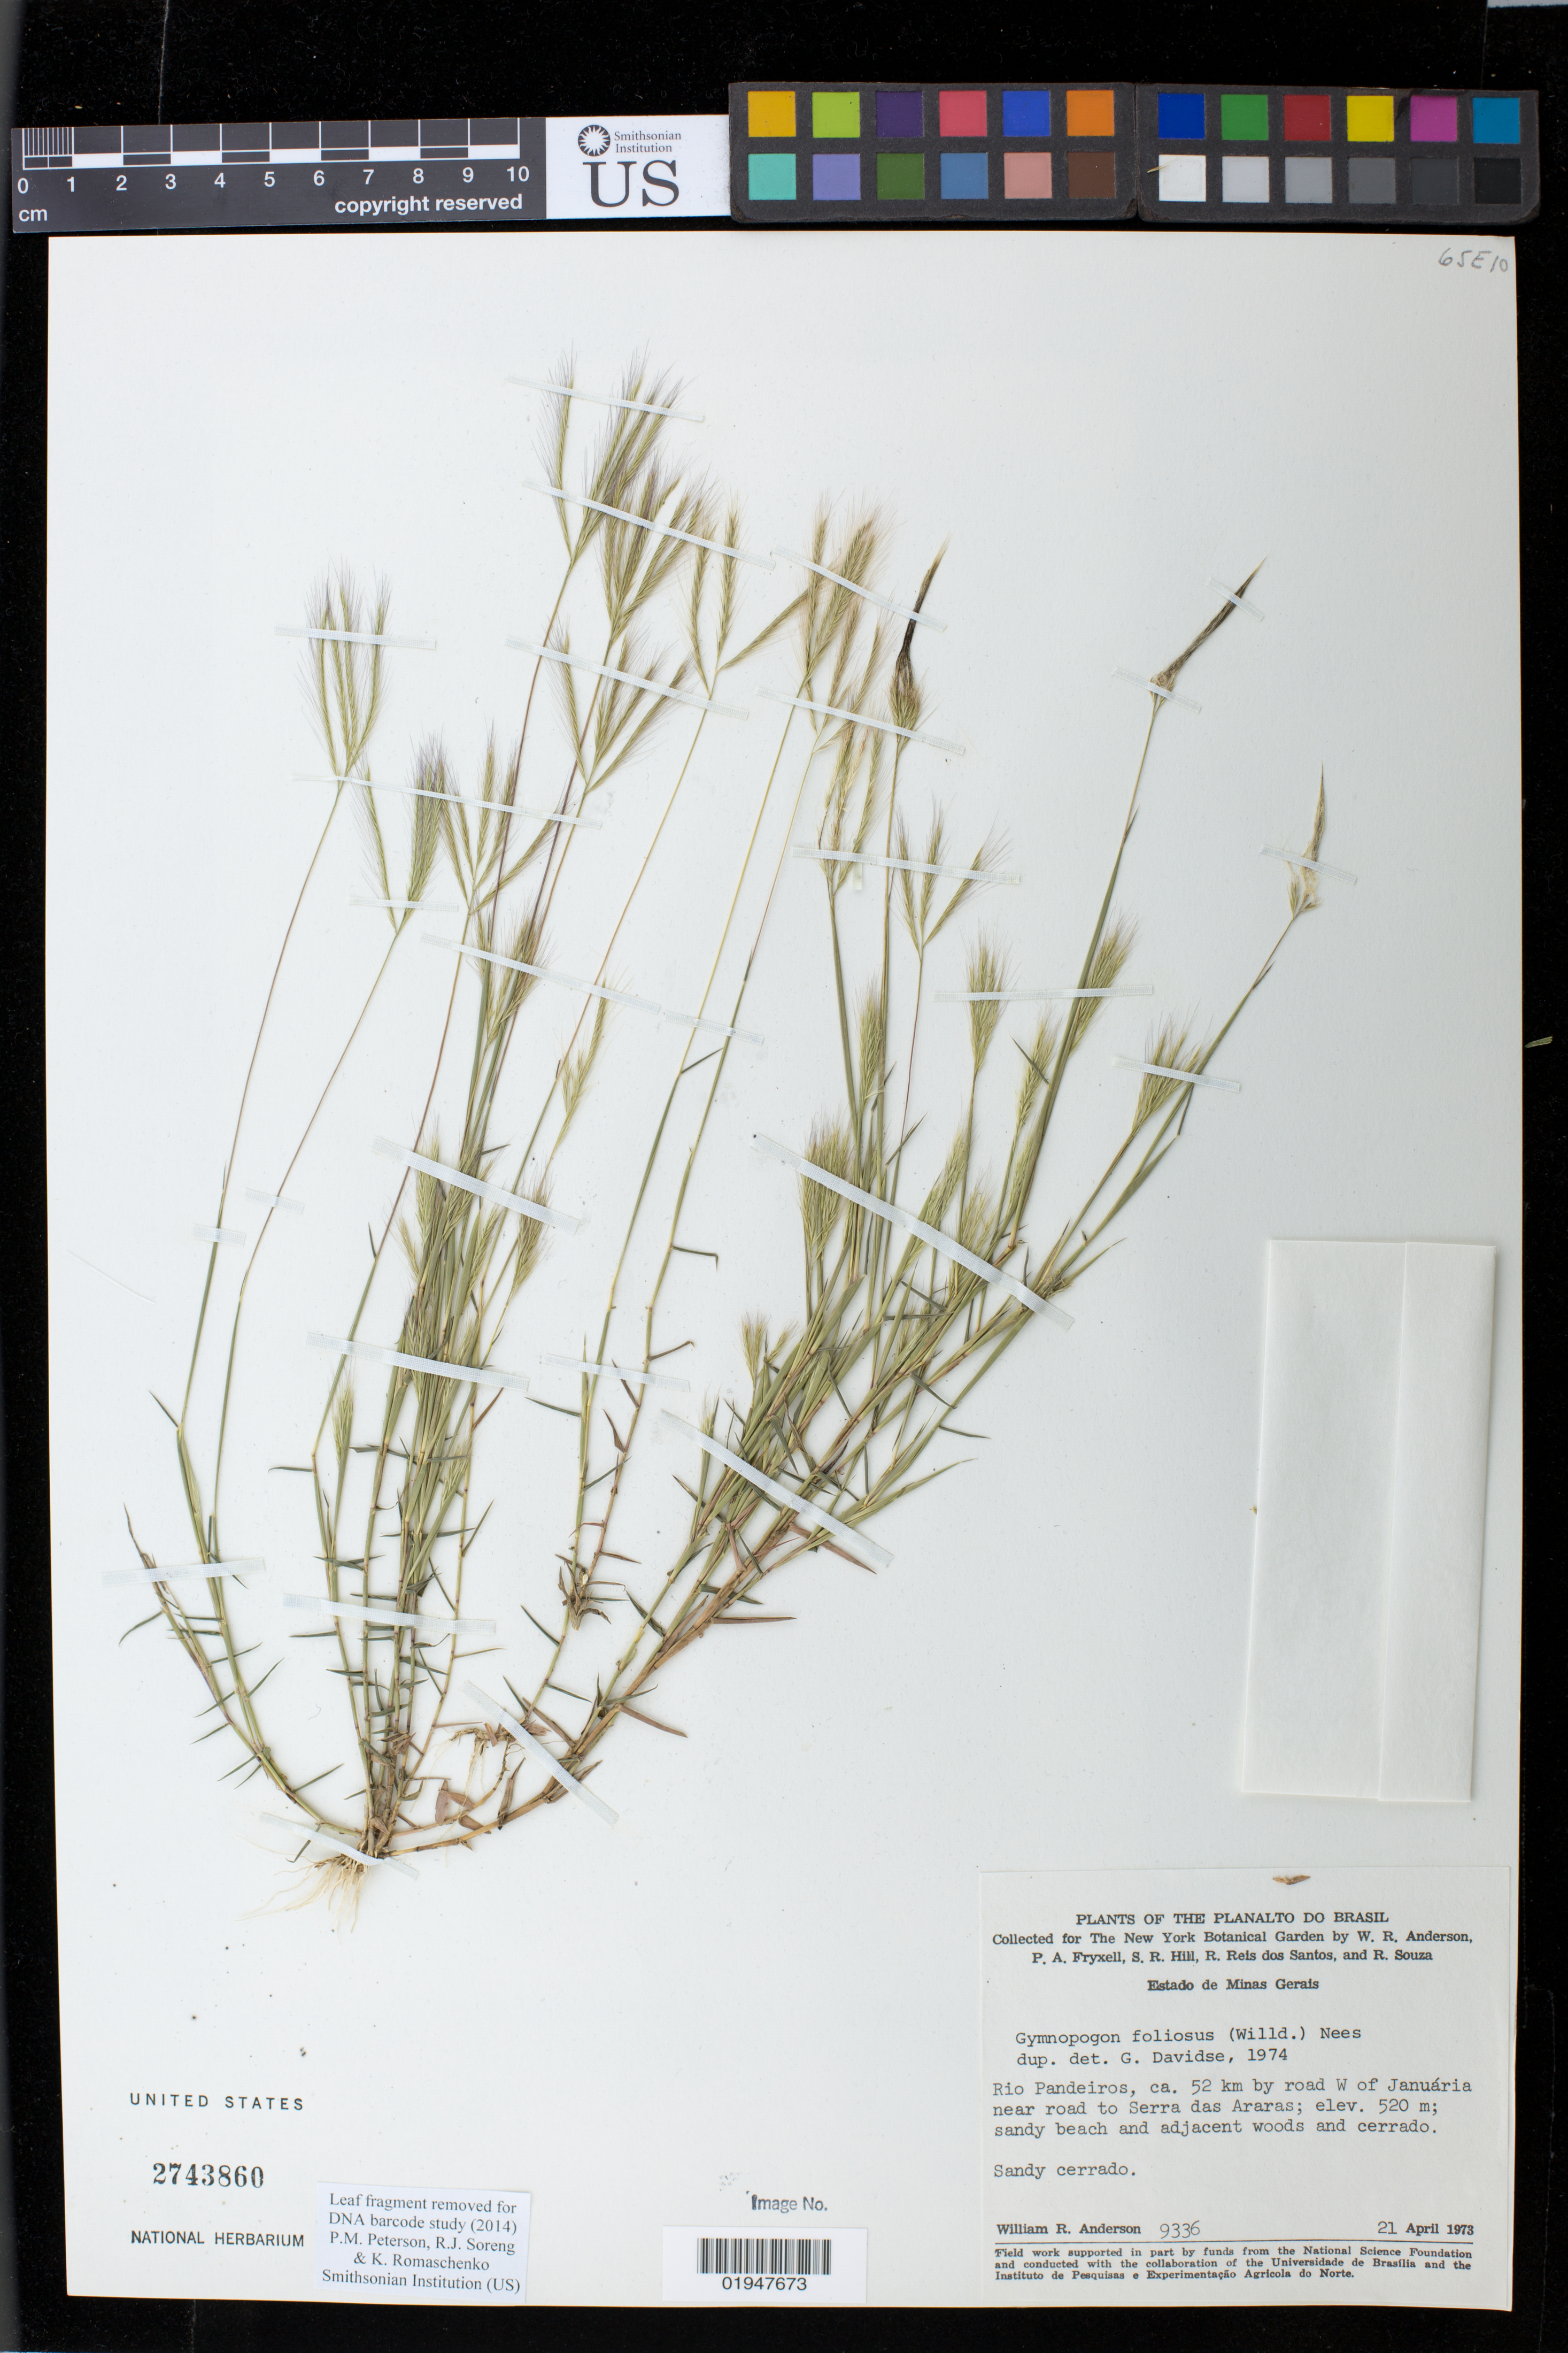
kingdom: Plantae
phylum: Tracheophyta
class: Liliopsida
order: Poales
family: Poaceae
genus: Gymnopogon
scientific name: Gymnopogon foliosus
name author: (Willd.) Nees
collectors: W. Anderson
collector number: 9336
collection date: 1973-04-21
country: Brazil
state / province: Minas Gerais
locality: Rio Pandeiros [Riacho Pandeiros], ca. 52 km by road W of Januaria near road to Serra das Araras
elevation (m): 520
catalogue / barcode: US 2743860